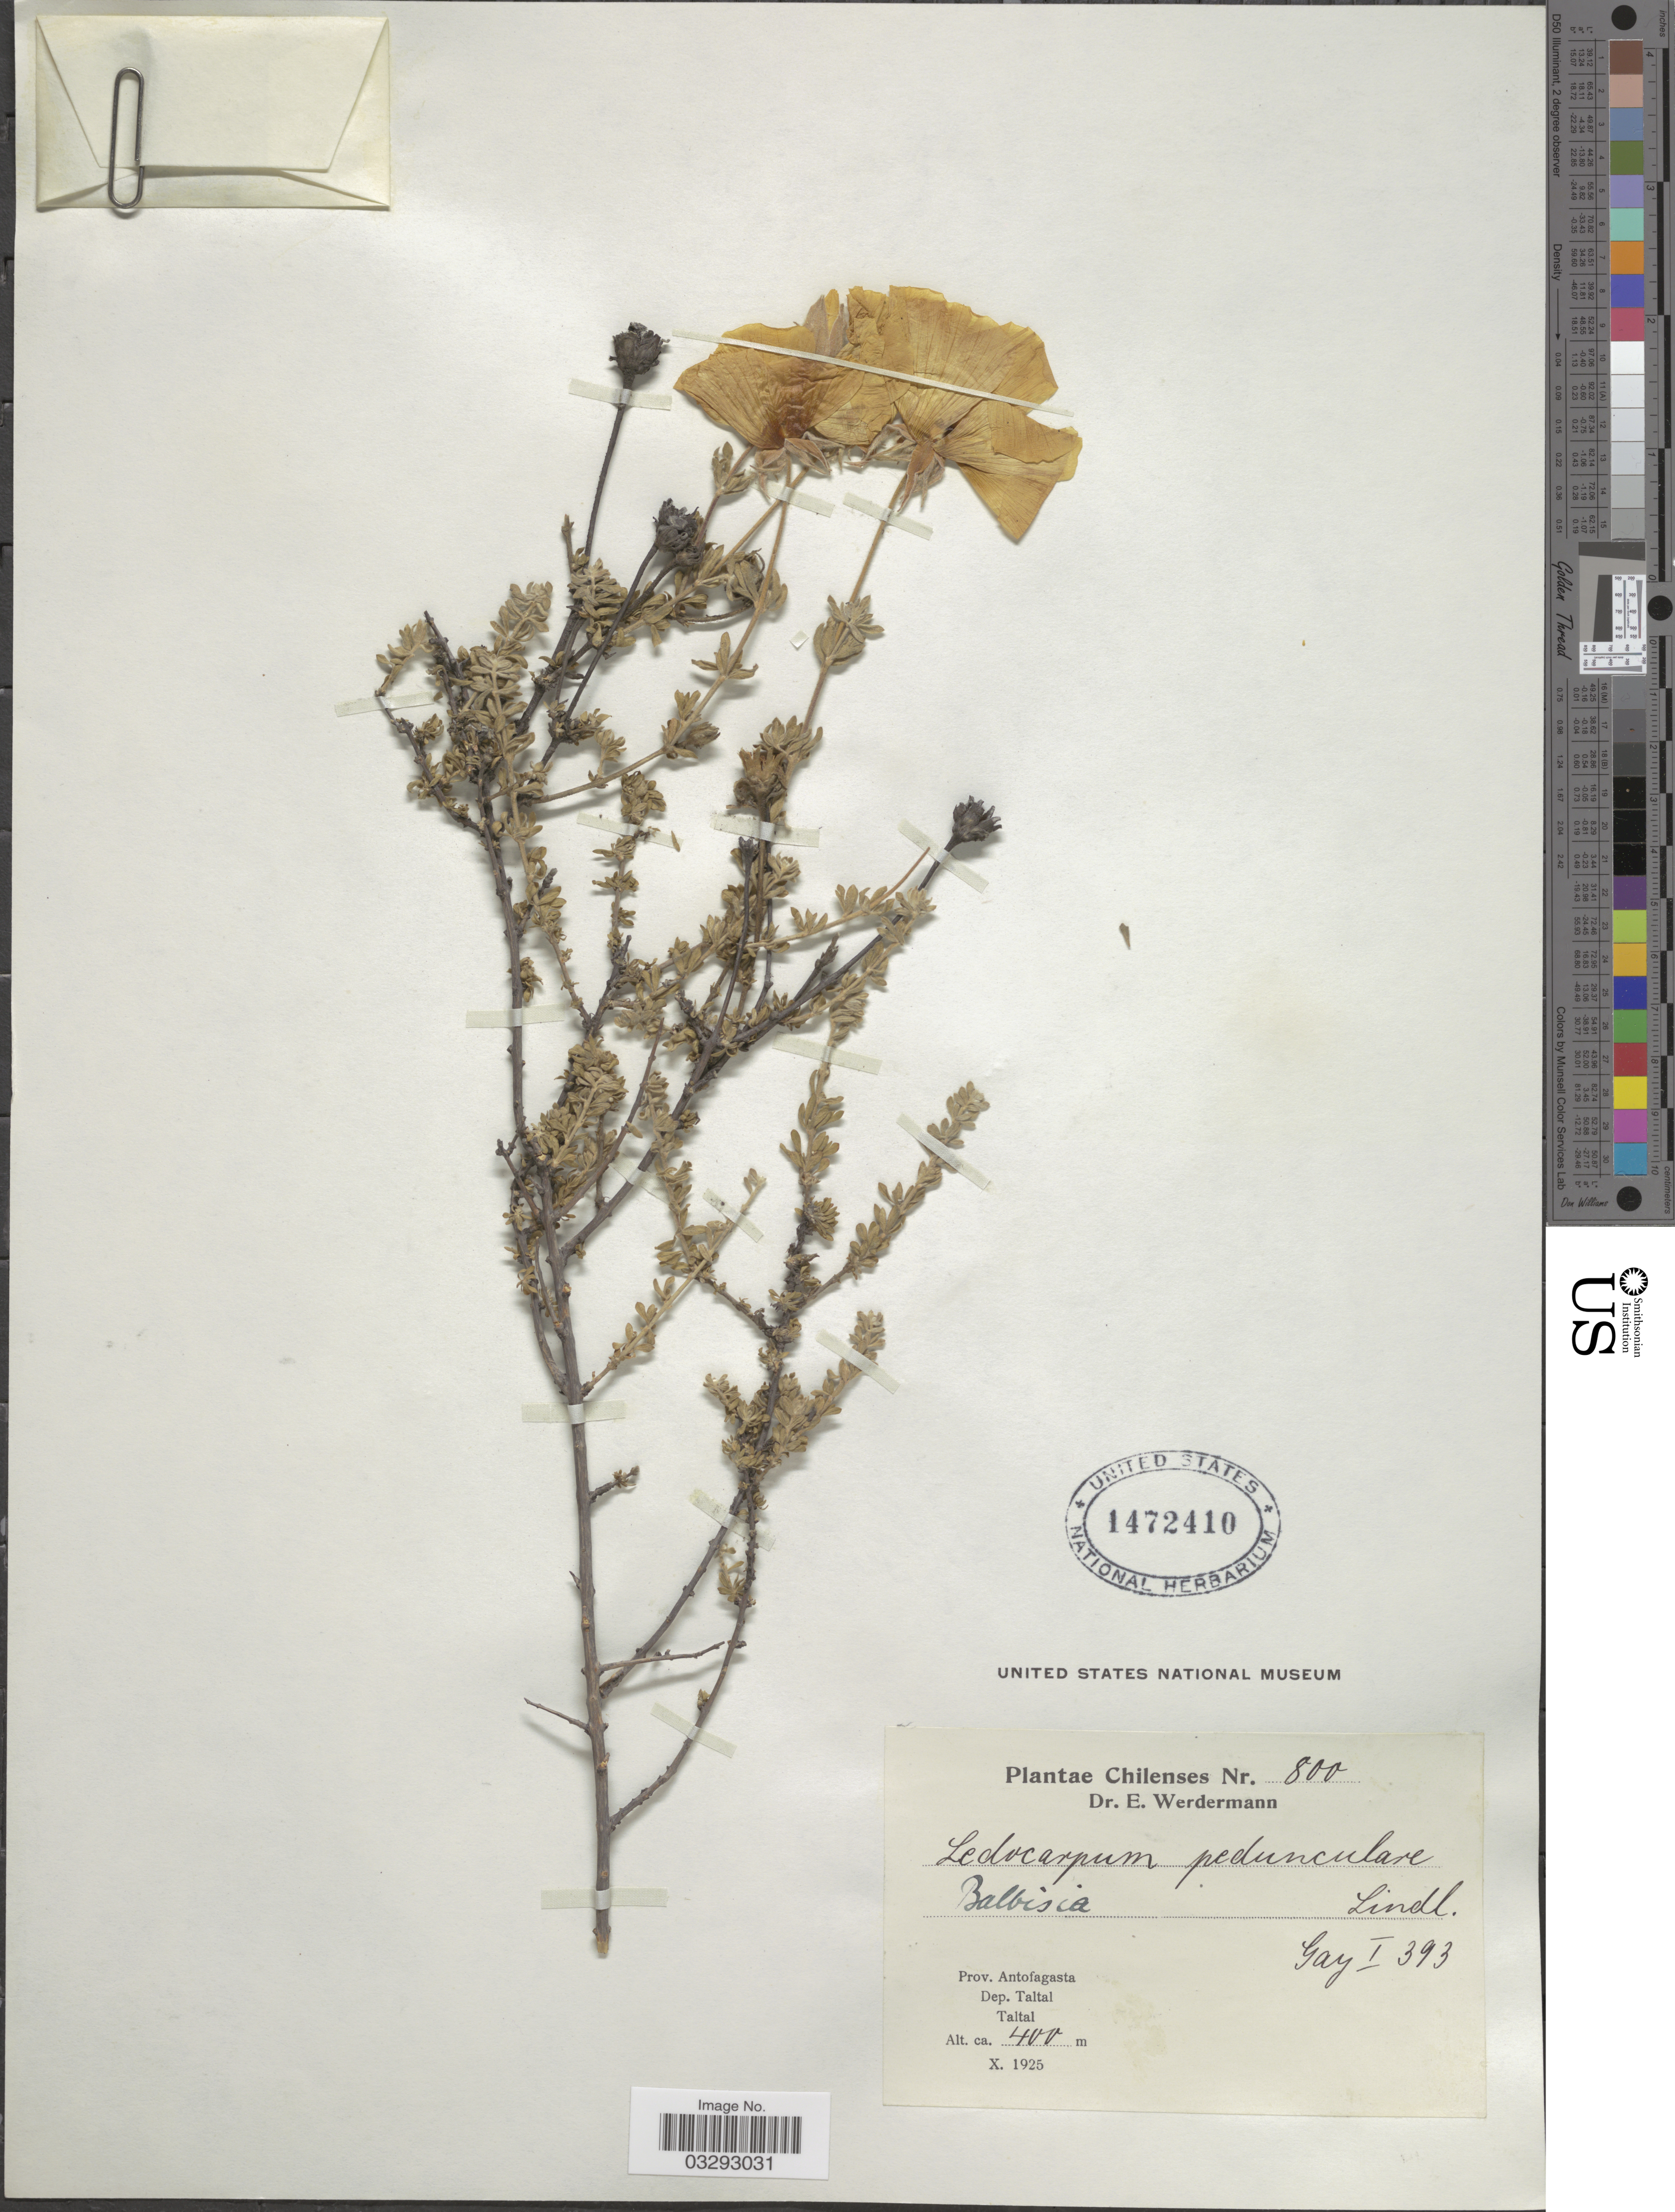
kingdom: Plantae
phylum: Tracheophyta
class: Magnoliopsida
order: Geraniales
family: Vivianiaceae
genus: Balbisia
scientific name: Balbisia peduncularis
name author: (Lindl.) D. Don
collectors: E. Werdermann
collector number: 800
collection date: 1925-10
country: Chile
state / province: Antofagasta (II)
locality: Dep. Taltal. Taltal.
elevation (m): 400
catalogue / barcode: US 1472410